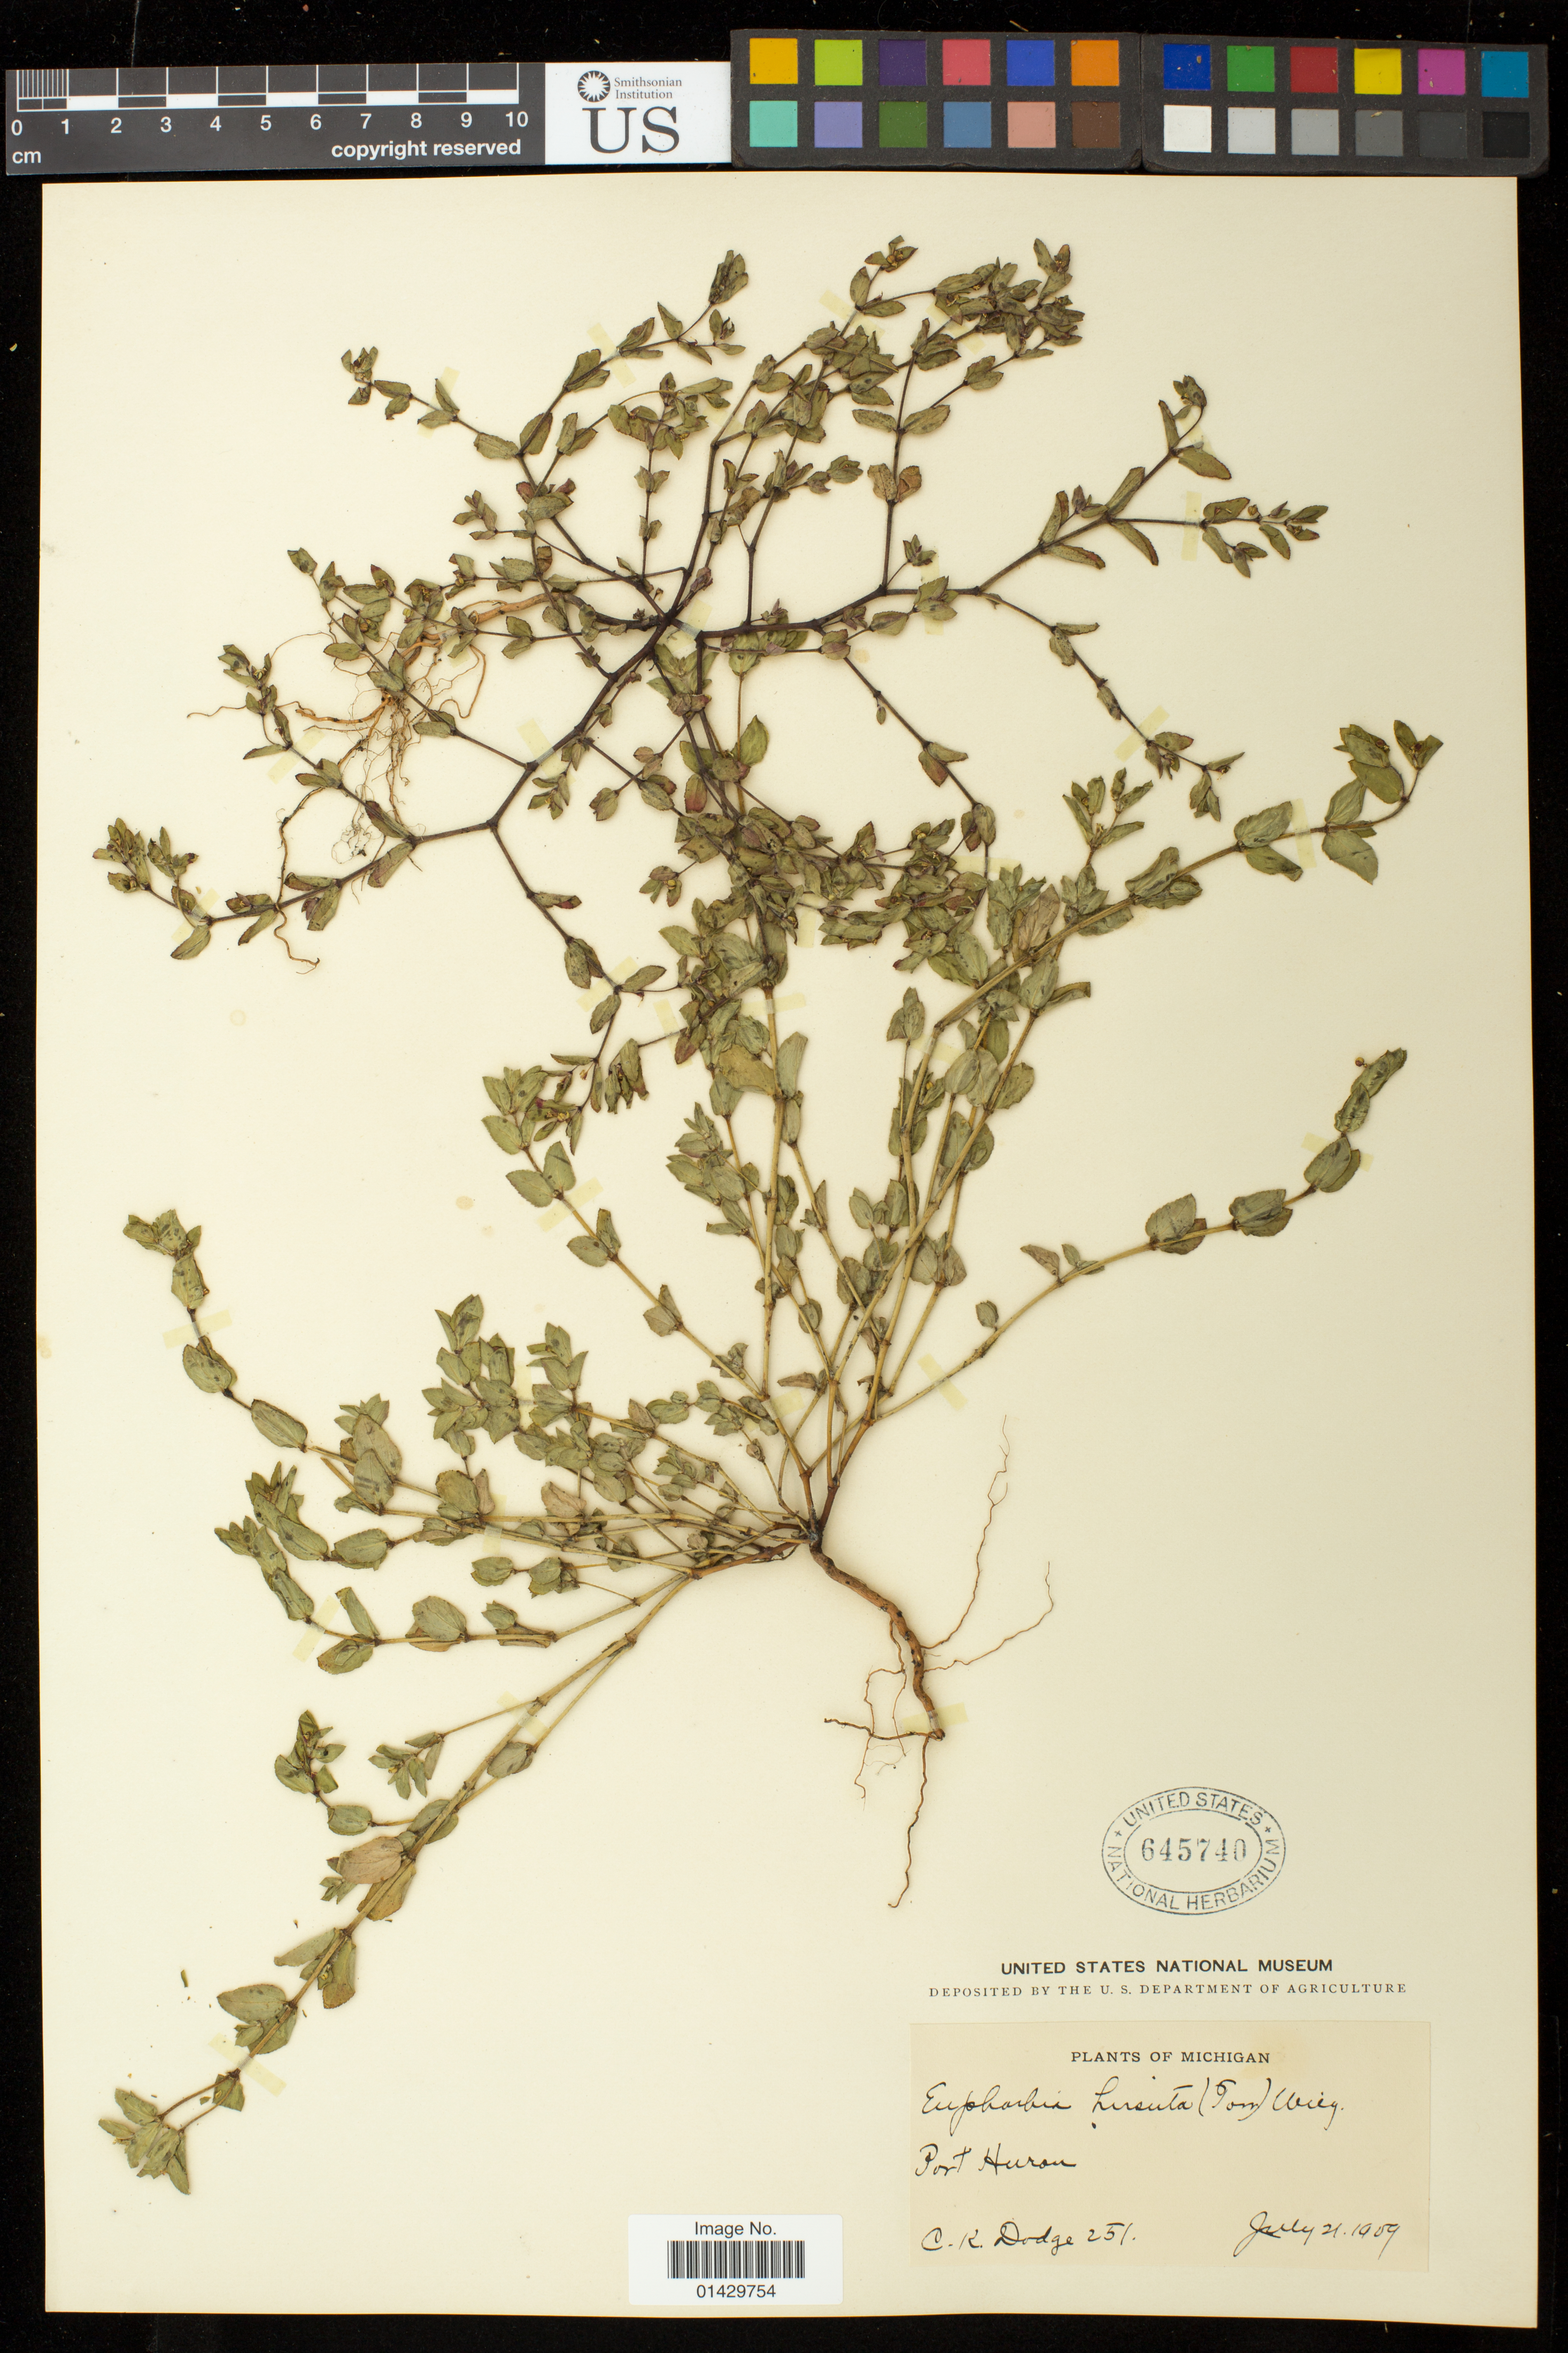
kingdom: Plantae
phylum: Tracheophyta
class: Magnoliopsida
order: Malpighiales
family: Euphorbiaceae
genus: Euphorbia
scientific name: Euphorbia vermiculata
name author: Raf.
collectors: C. Dodge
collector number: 251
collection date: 1909-07-21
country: United States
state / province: Michigan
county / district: Saint Clair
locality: Port Huron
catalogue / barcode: US 645740